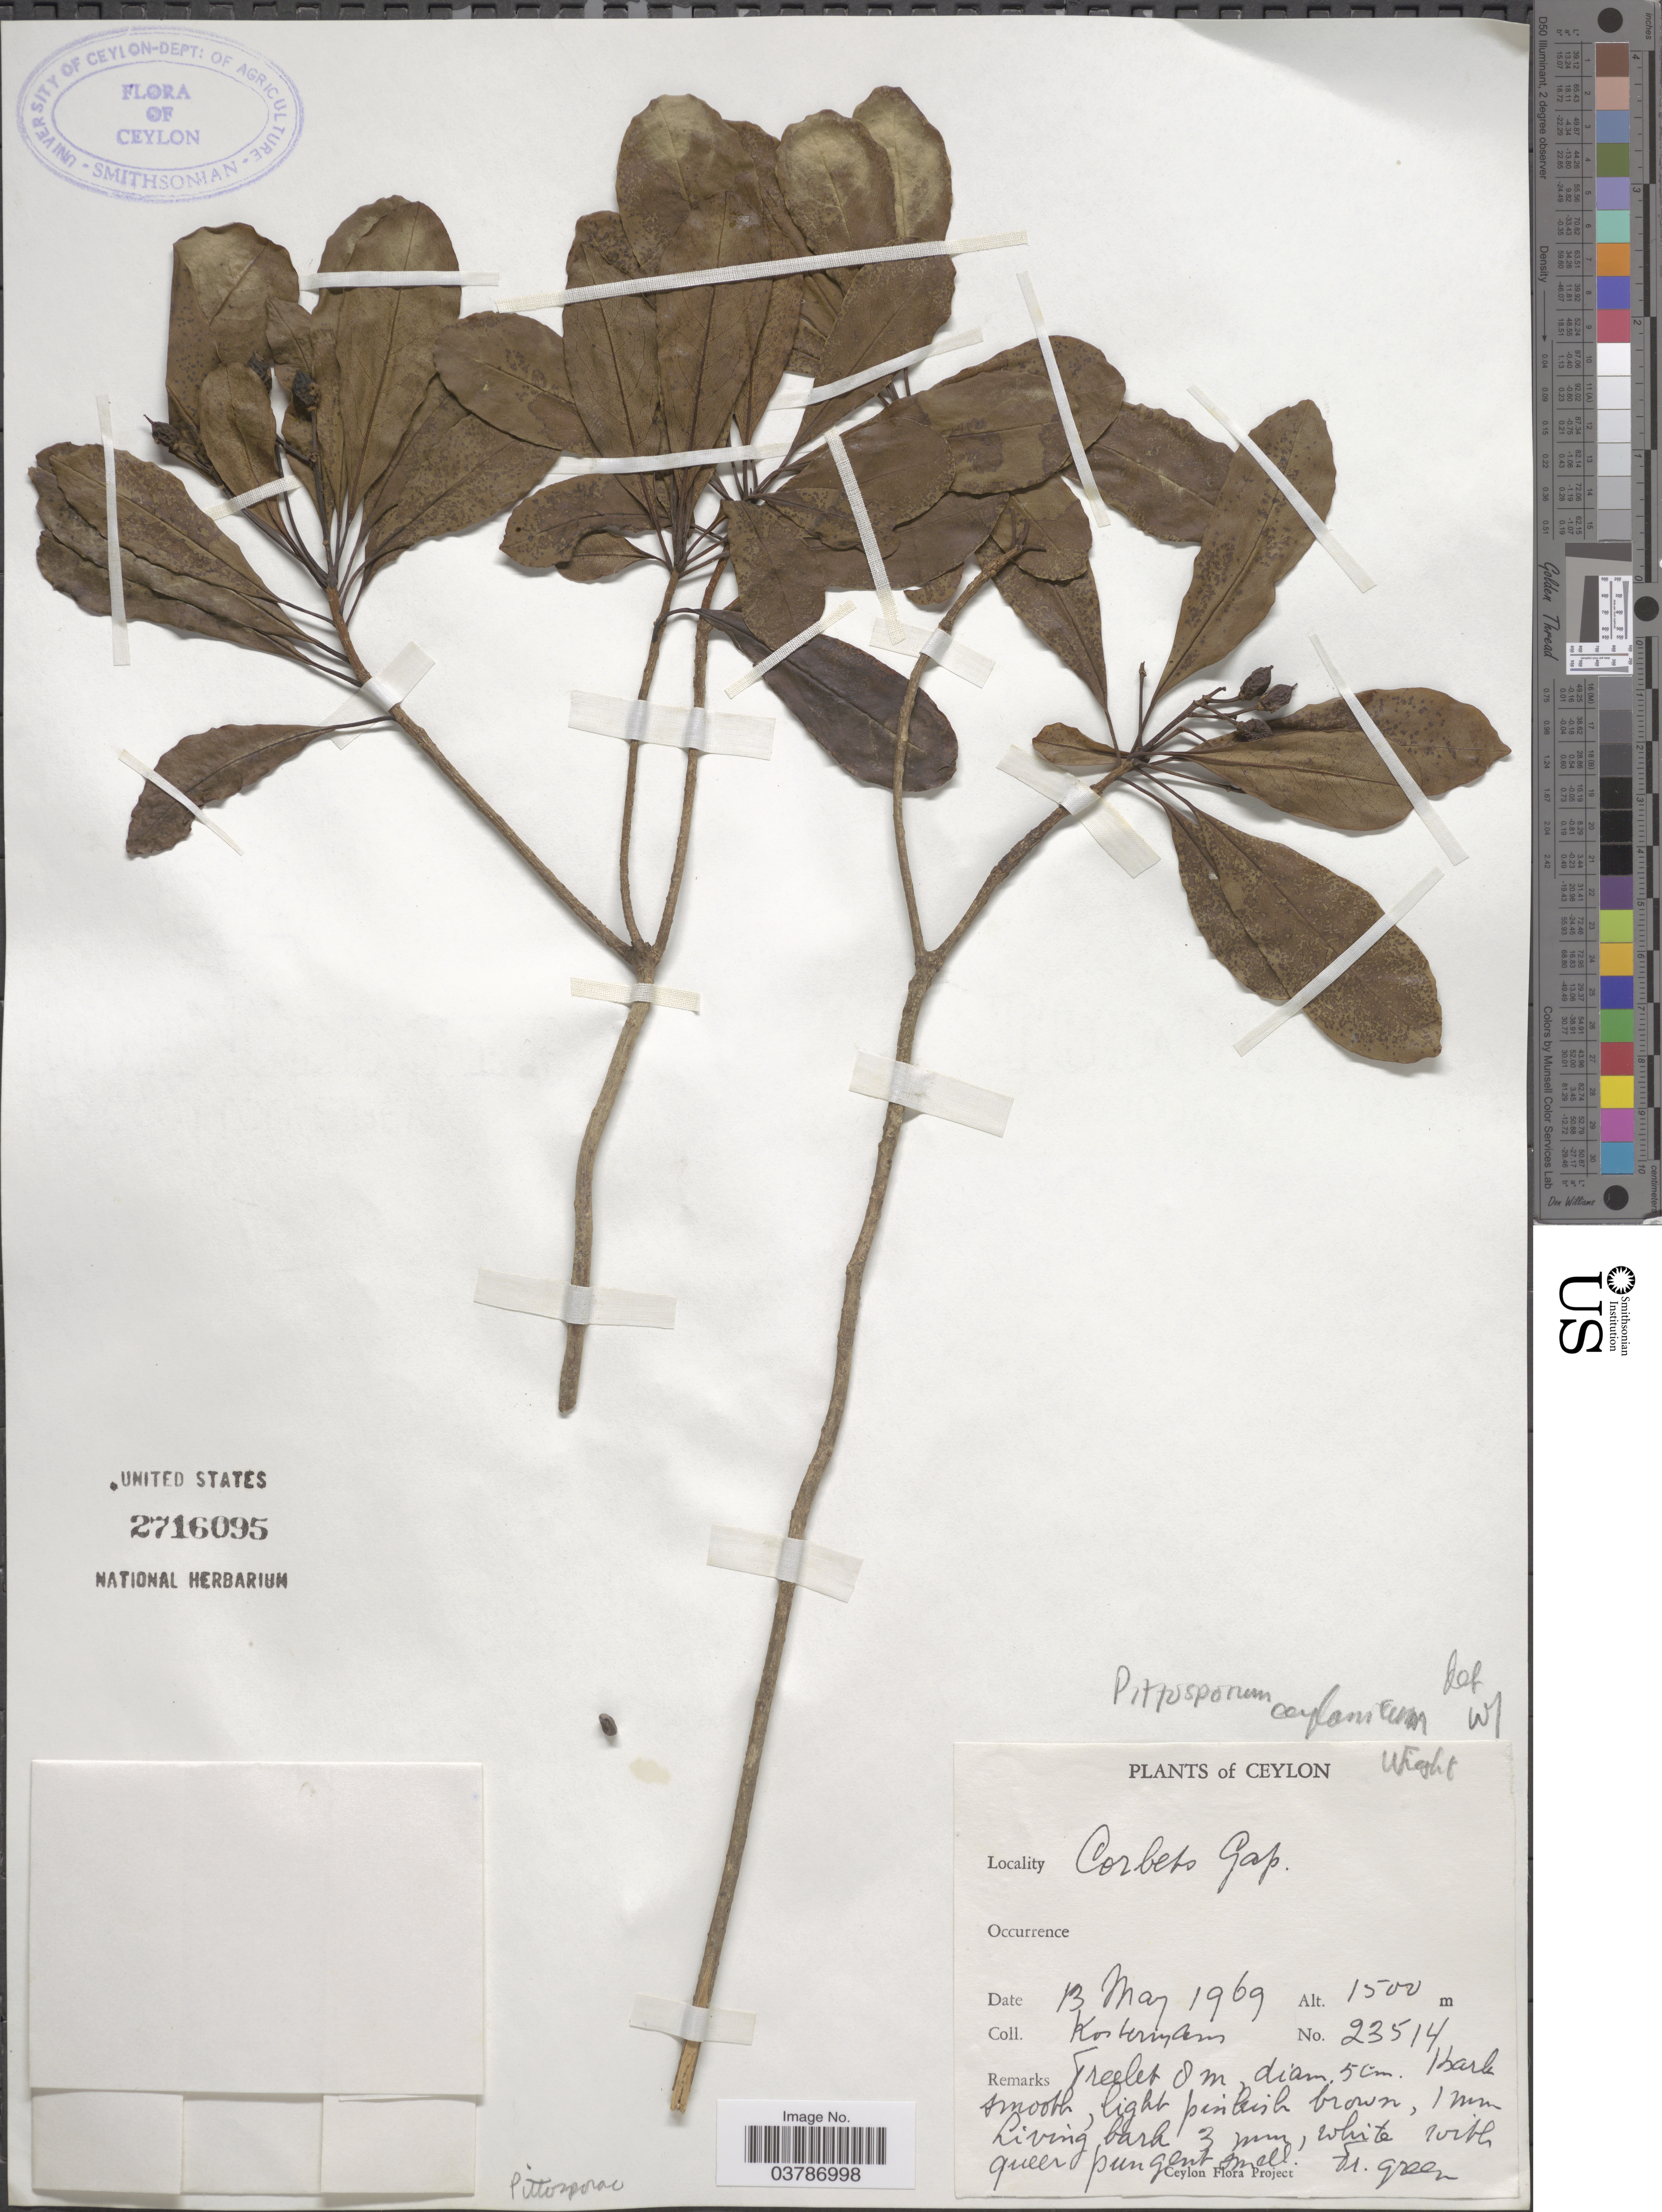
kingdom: Plantae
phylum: Tracheophyta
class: Magnoliopsida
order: Apiales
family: Pittosporaceae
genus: Pittosporum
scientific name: Pittosporum ceylanicum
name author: Wight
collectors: Kostermans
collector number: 23514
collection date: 1969-05-13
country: Sri Lanka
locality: Ceylon. Corbets Gap.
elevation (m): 1500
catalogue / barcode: US 2716095